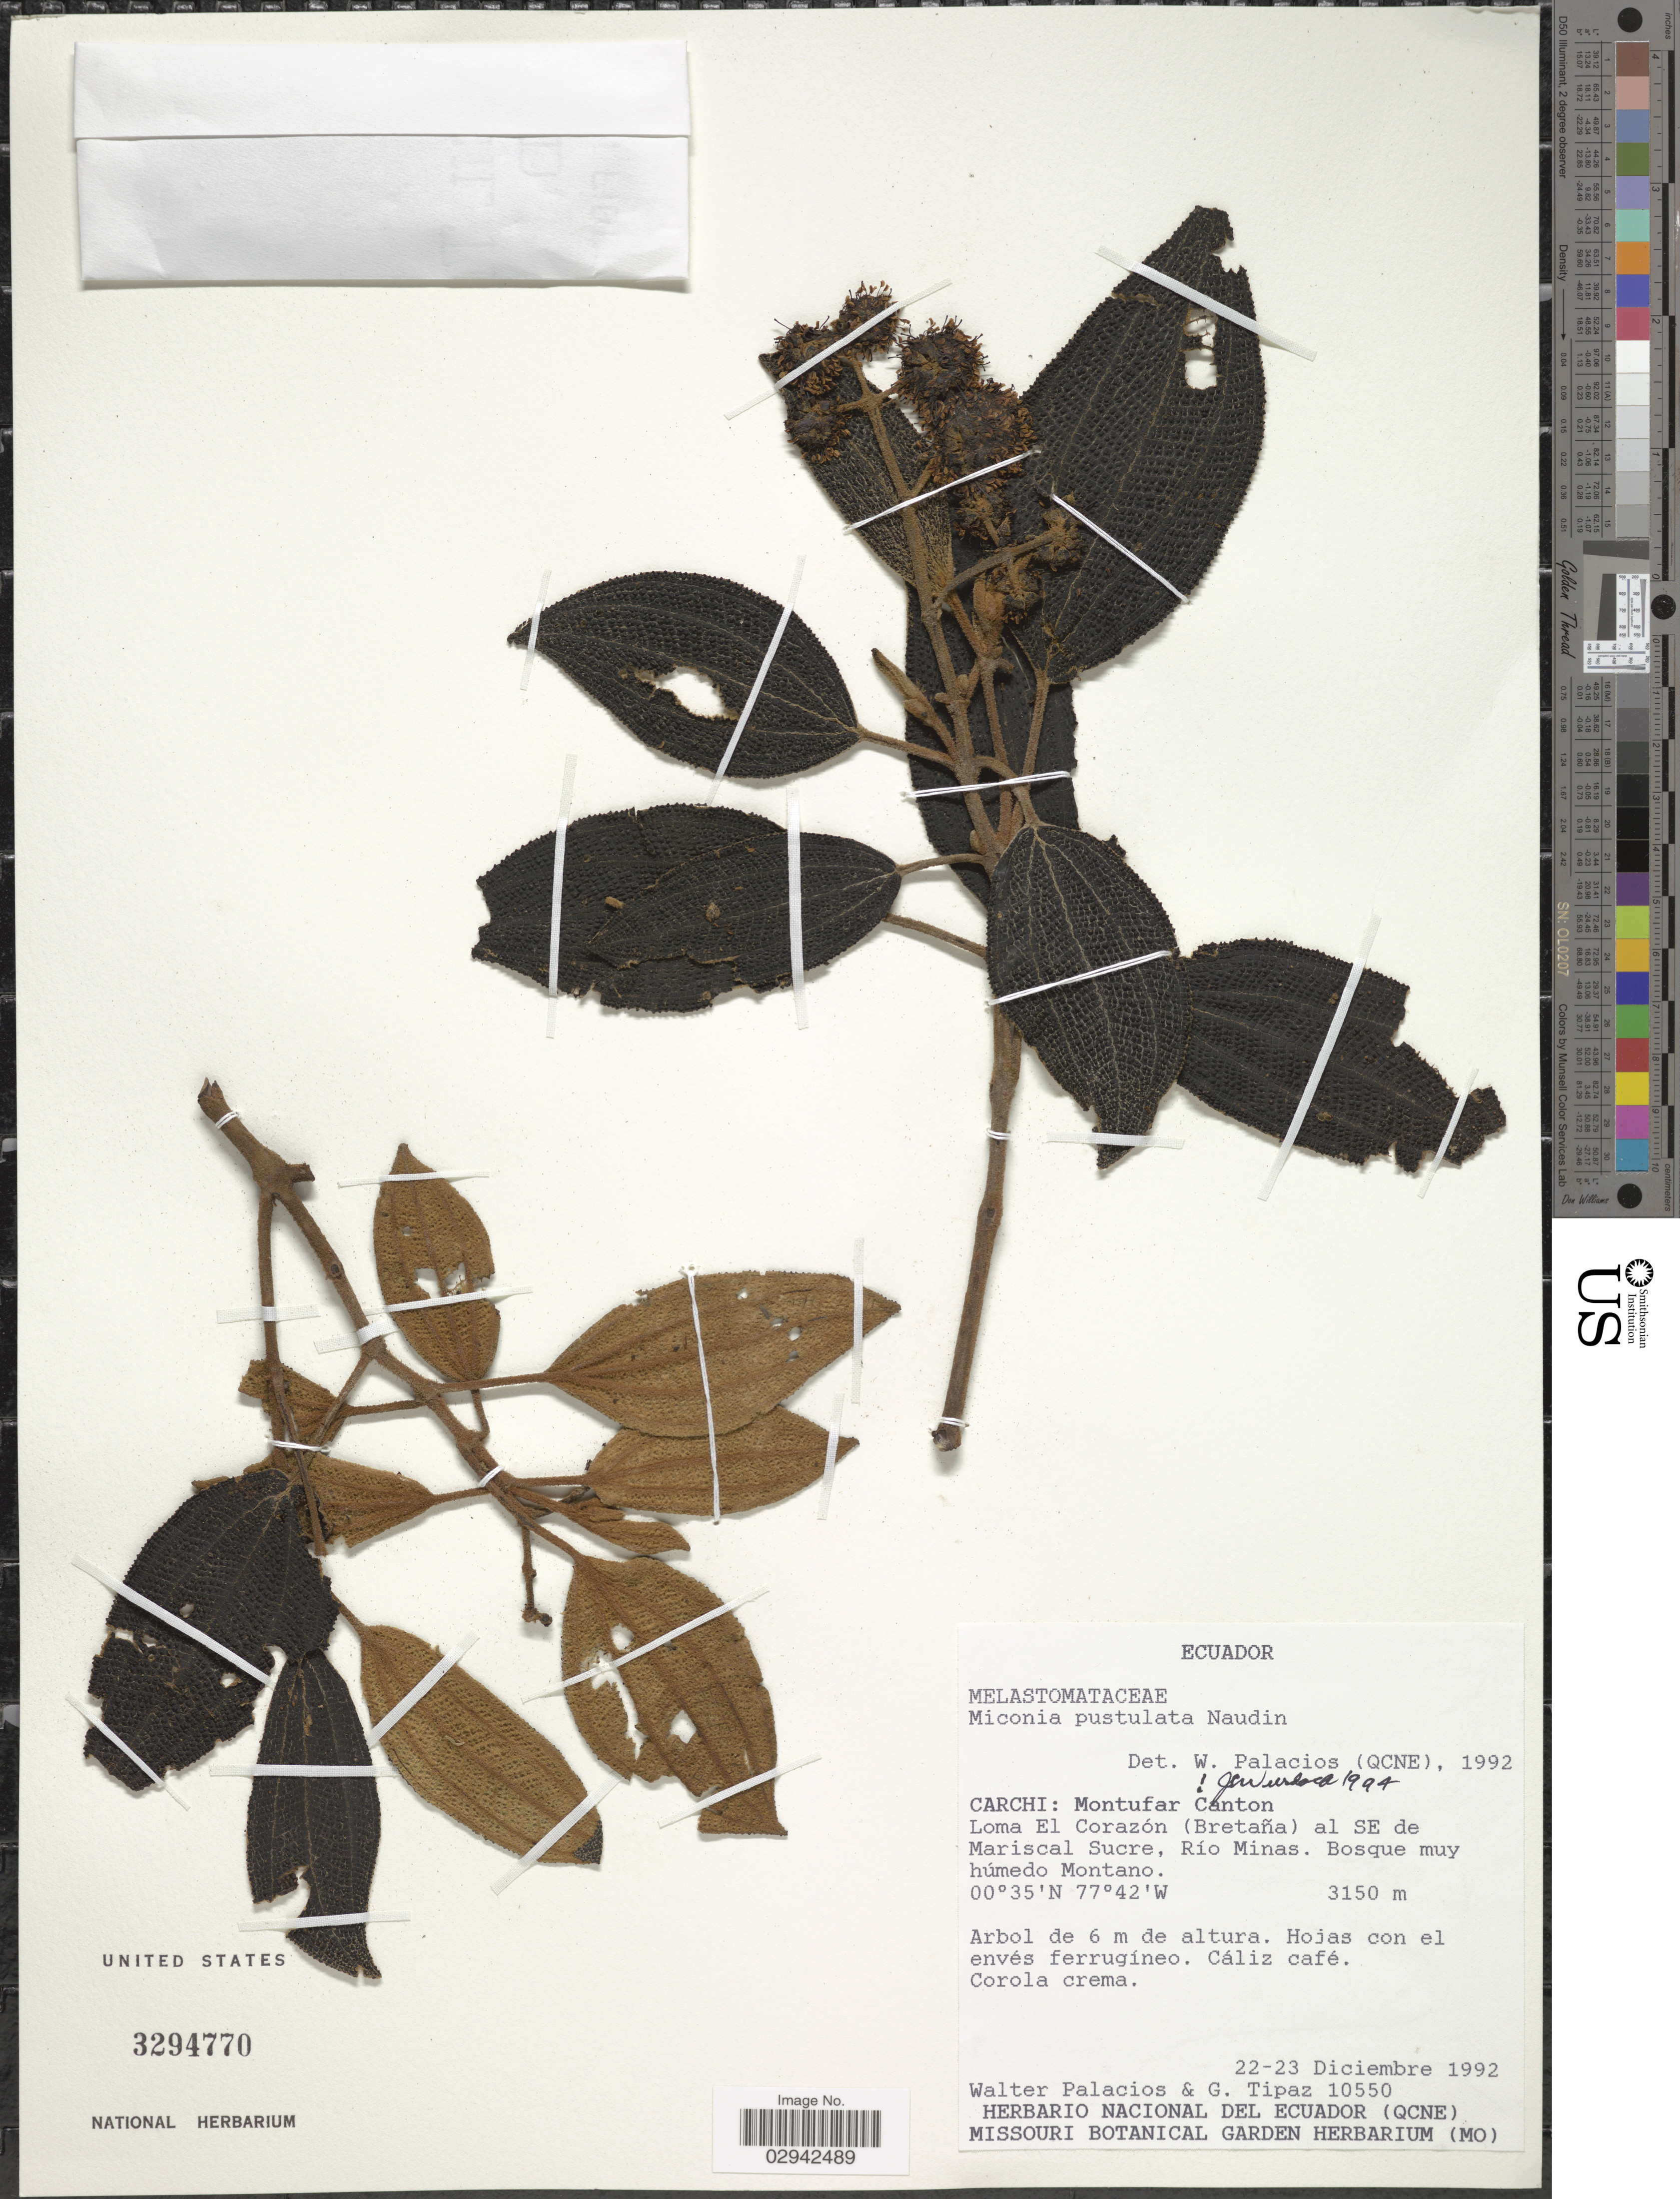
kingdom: Plantae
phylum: Tracheophyta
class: Magnoliopsida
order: Myrtales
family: Melastomataceae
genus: Miconia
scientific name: Miconia pustulata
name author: Naudin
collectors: W. Palacios & G. Tipaz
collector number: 10550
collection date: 1992-12-22/1992-12-23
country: Ecuador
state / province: Carchi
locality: Montufar Canton, Loma El Corazón (Bretaña) al SE de Mariscal Sucre, Río Minas.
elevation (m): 3150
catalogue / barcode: US 3294770